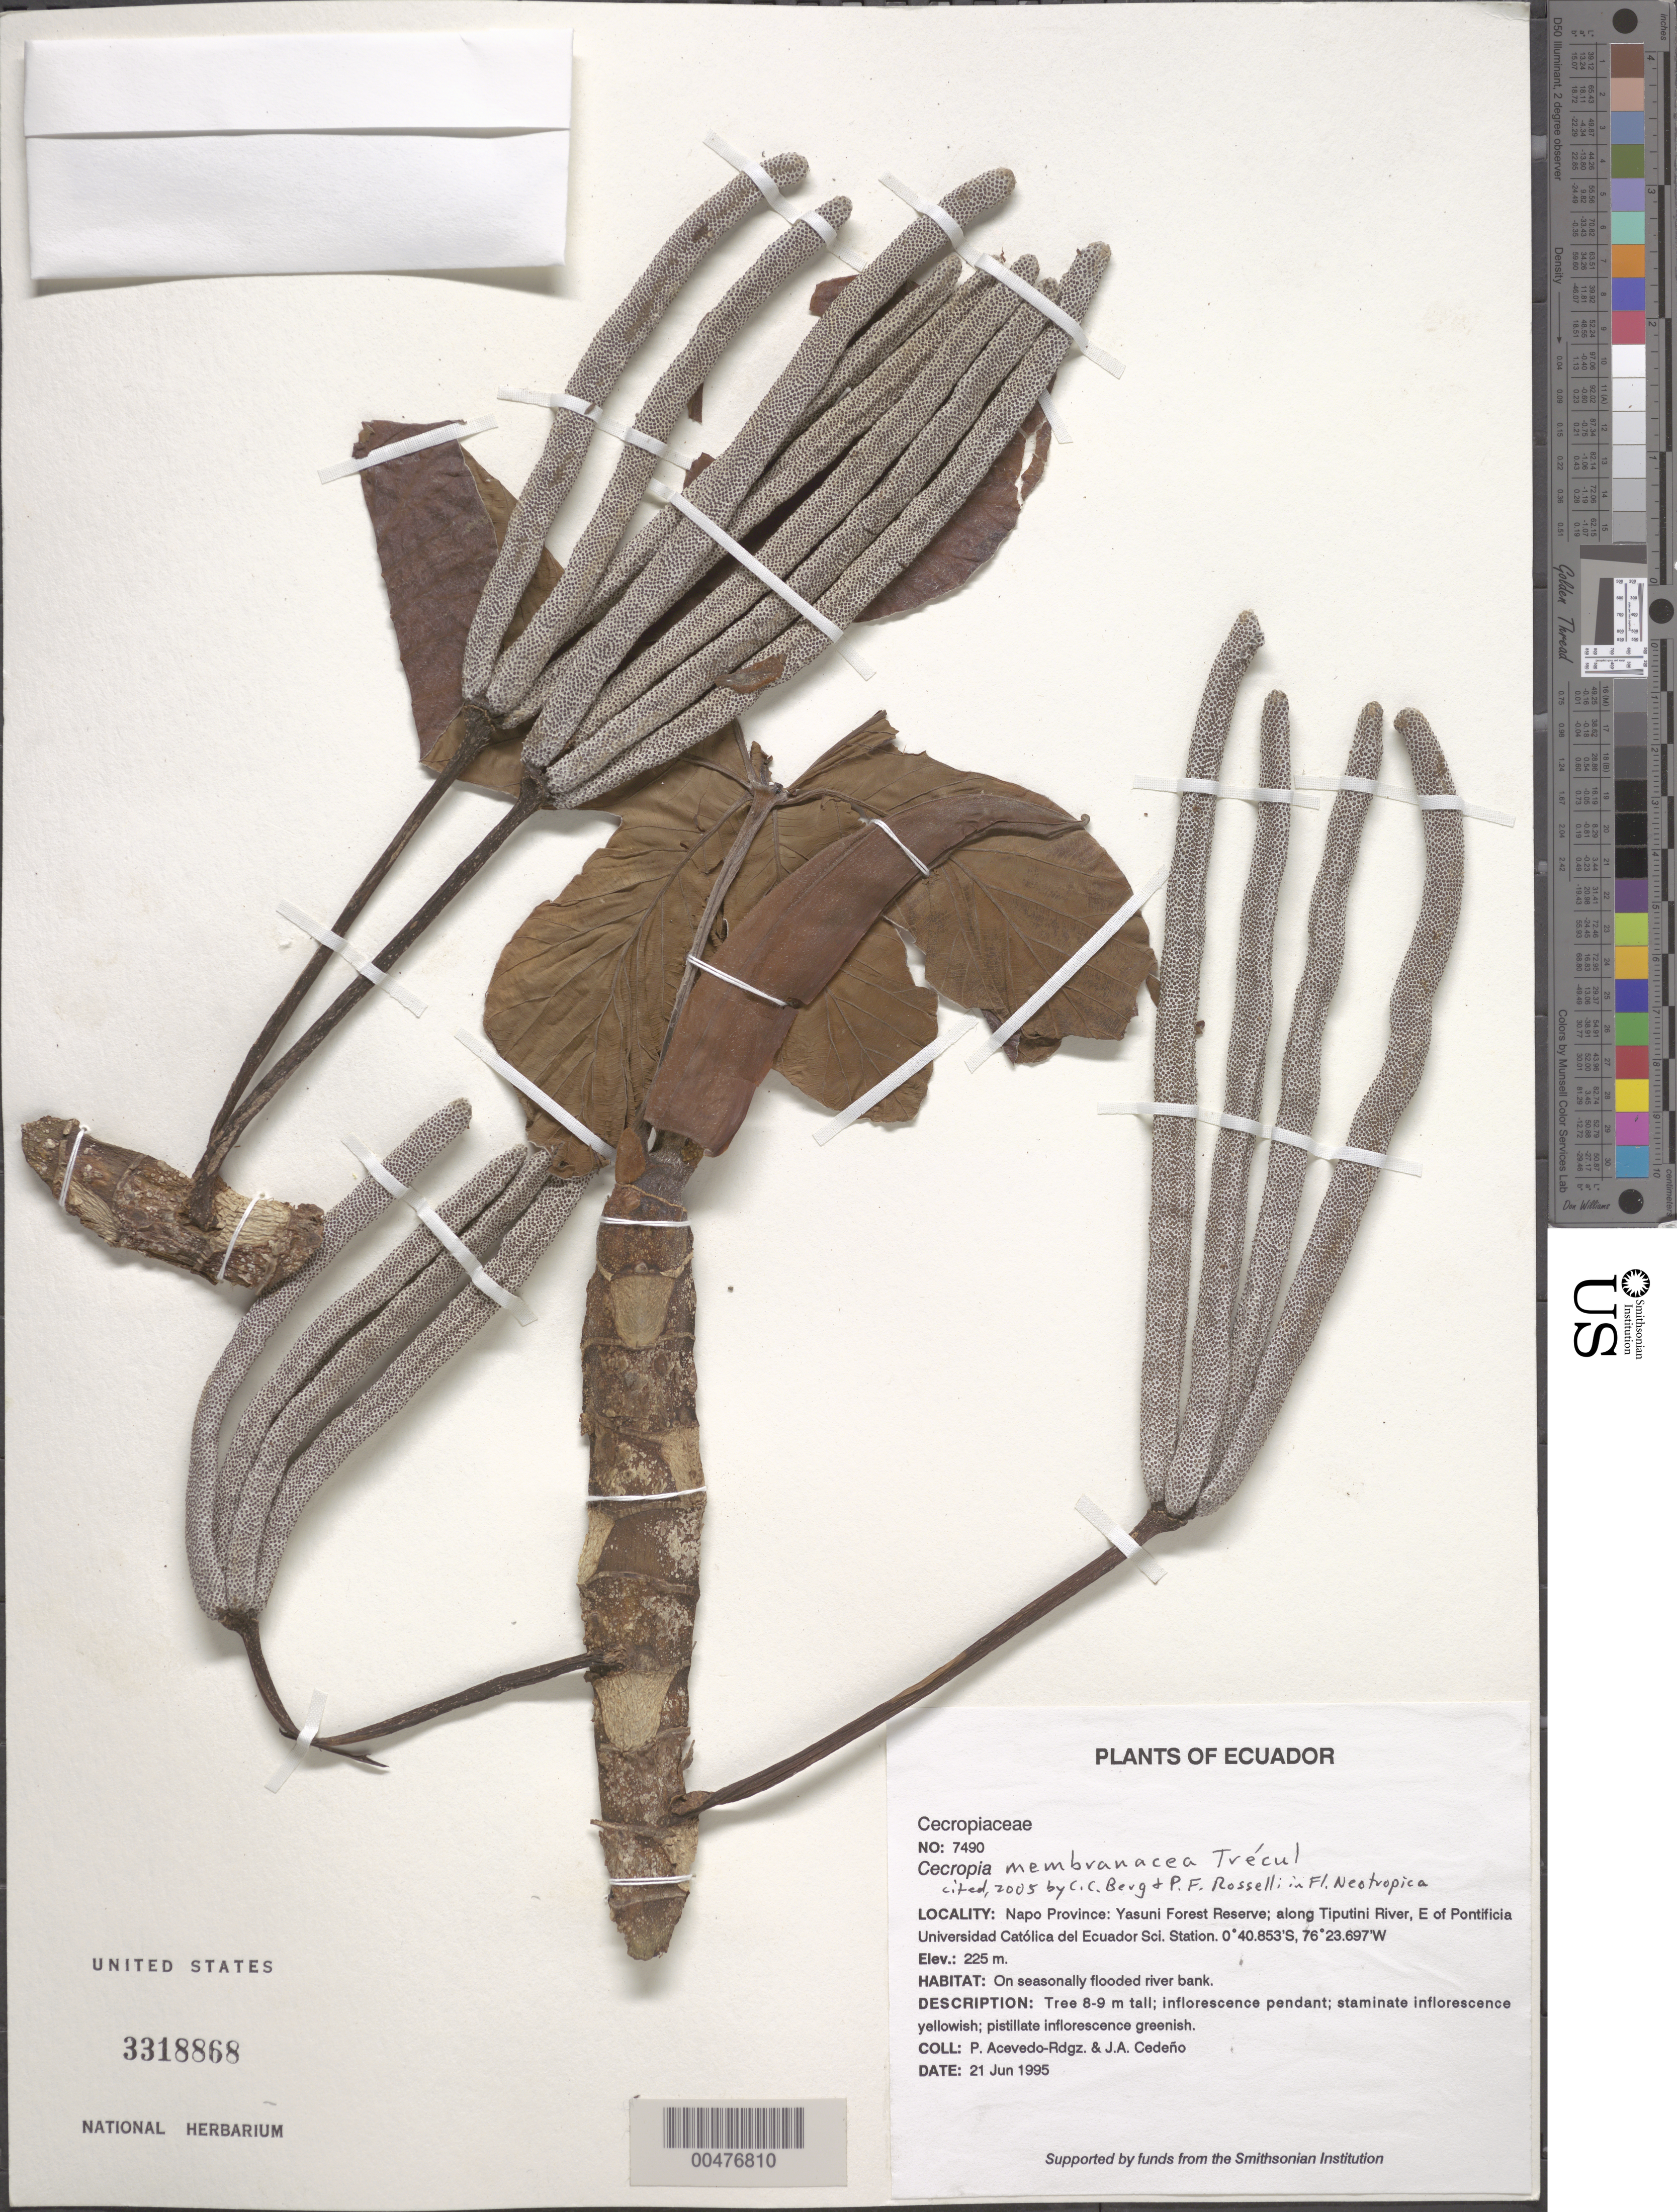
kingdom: Plantae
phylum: Tracheophyta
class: Magnoliopsida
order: Rosales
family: Urticaceae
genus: Cecropia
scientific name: Cecropia membranacea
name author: Trécul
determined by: Berg, C. C.; Russell, P. G.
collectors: P. Acevedo-Rodr. & J. A. Cedeño M.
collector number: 7490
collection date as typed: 21 Jun 1995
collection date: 1995-06-21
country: Ecuador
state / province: Napo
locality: Napo Province: Yasuni Forest Reserve; along Tiputini River, E of Pontificia Universidad Católica del Ecuador Sci. Station.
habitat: On seasonally flooded river bank.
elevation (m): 225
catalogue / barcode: US 3318868